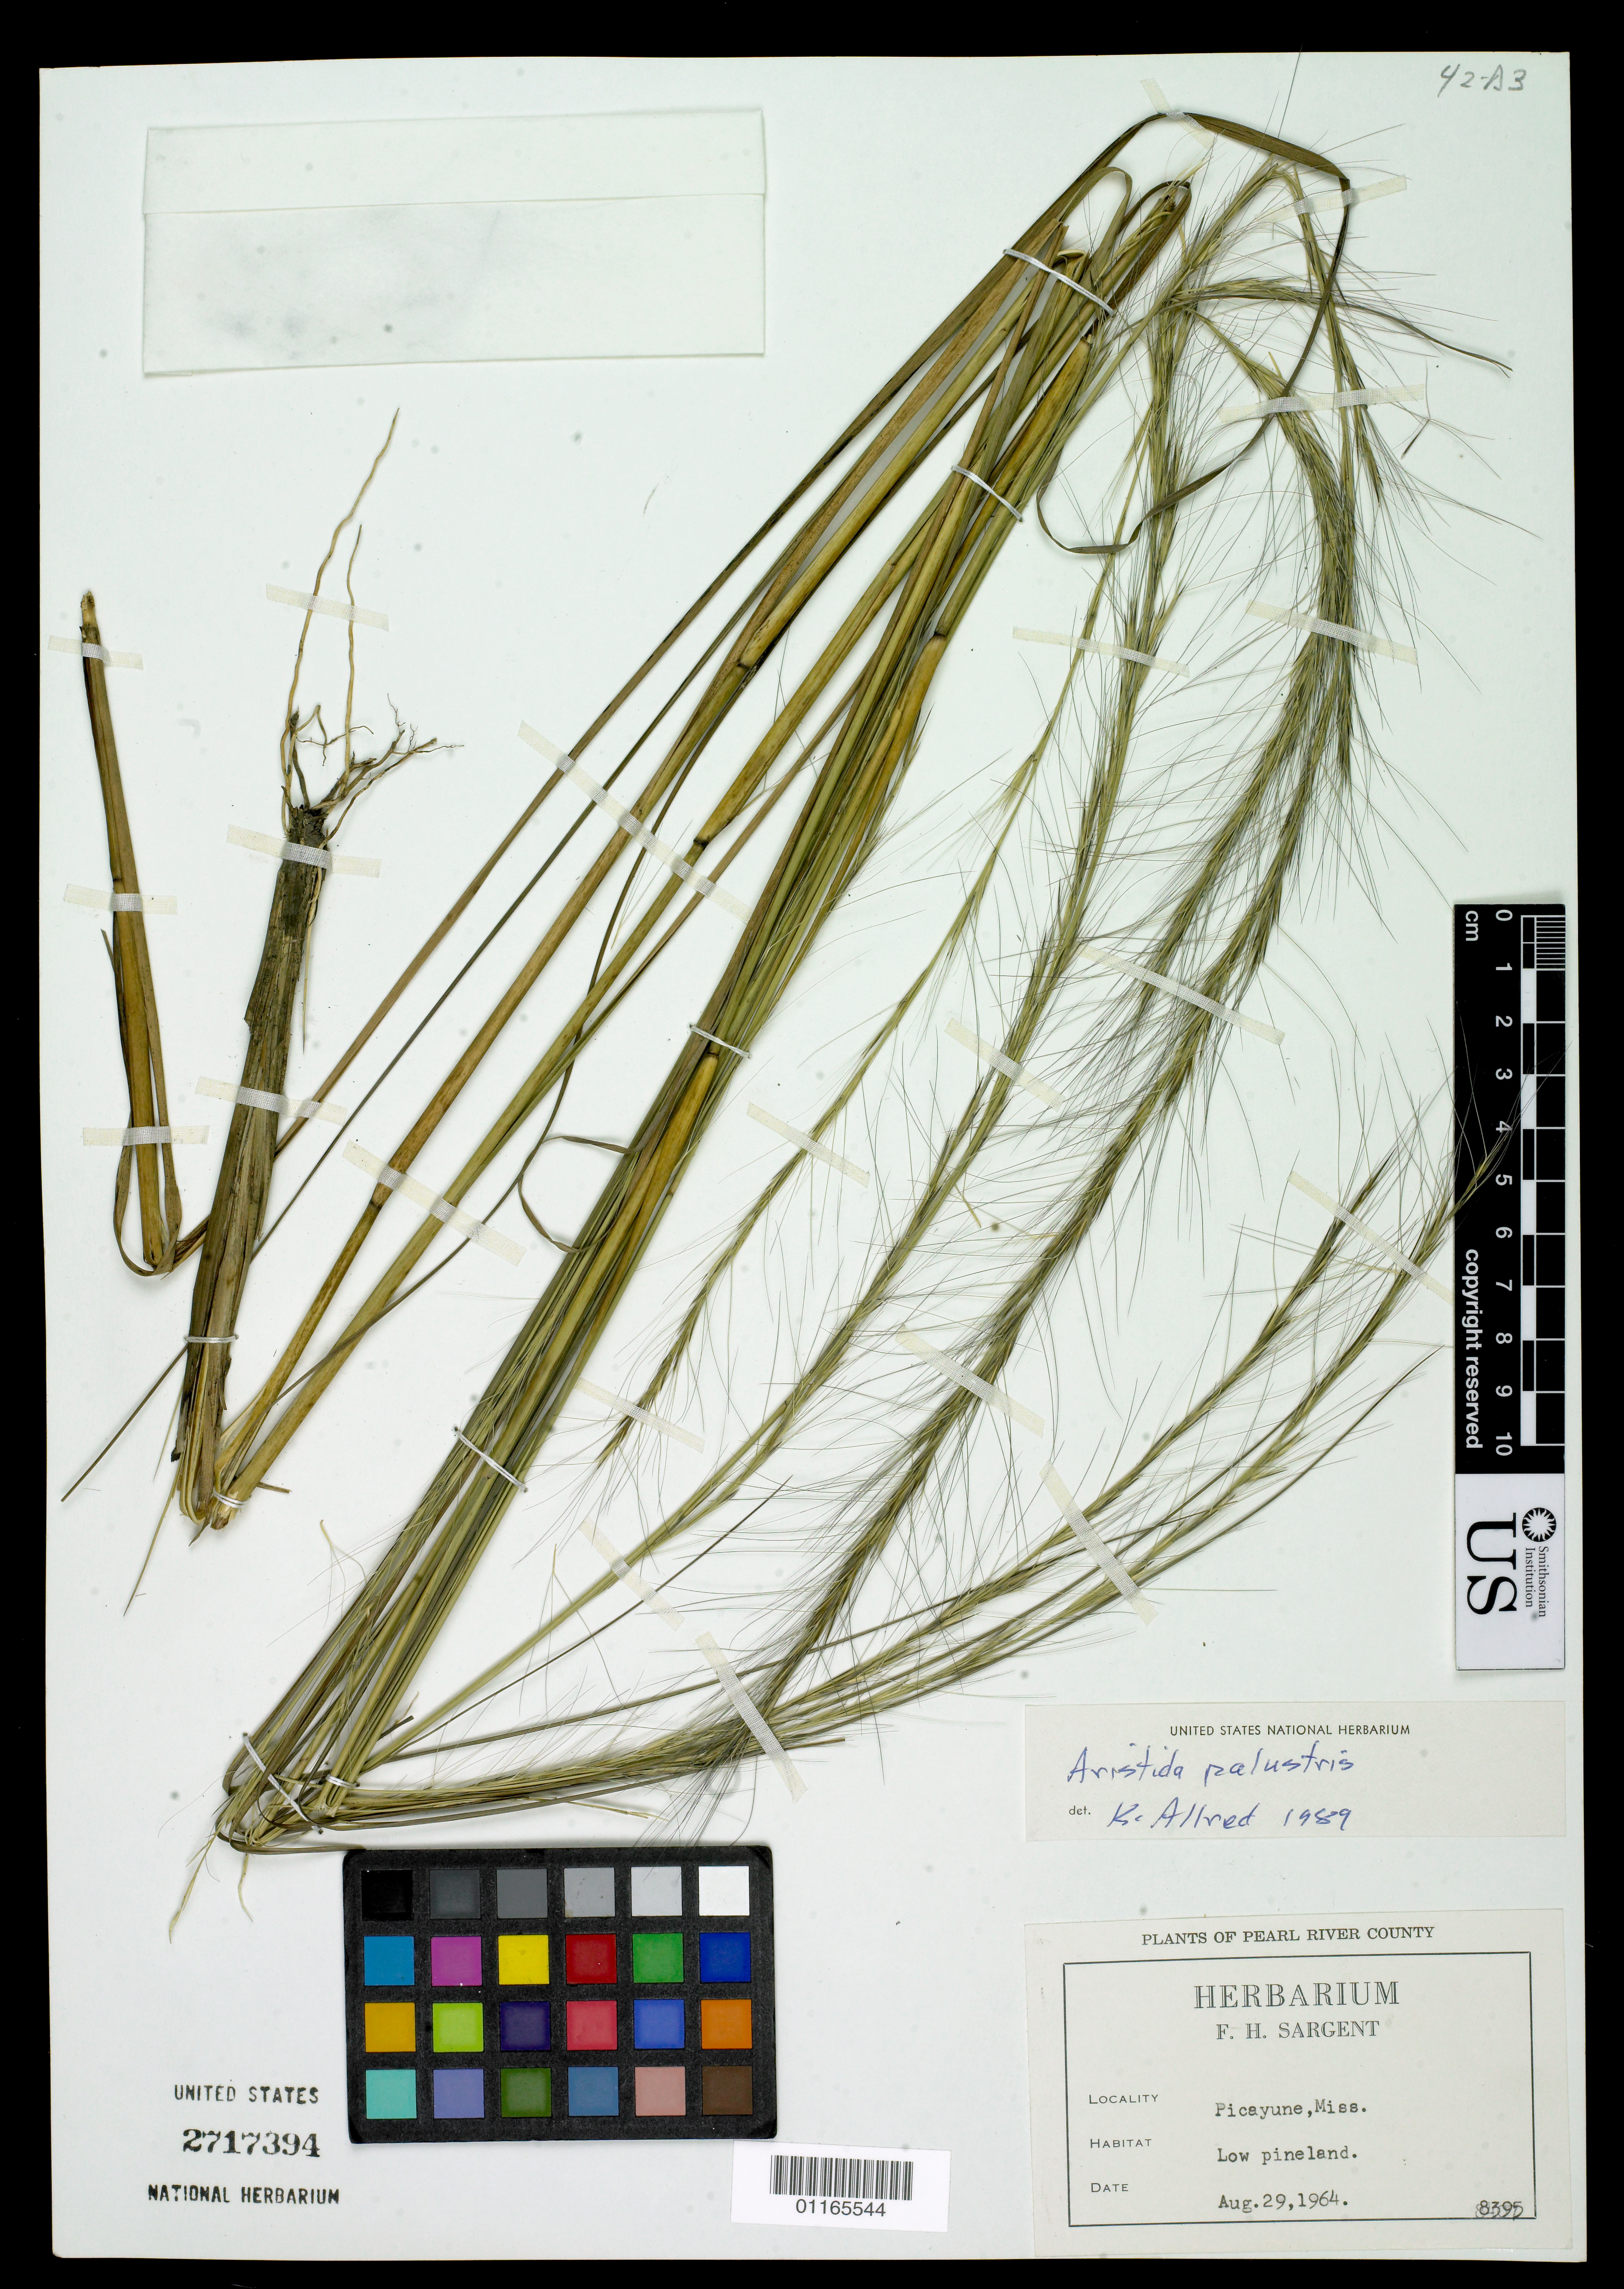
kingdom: Plantae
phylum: Tracheophyta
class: Liliopsida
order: Poales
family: Poaceae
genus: Aristida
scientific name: Aristida palustris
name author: (Chapm.) Vasey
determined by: Allred, K.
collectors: F. H. Sargent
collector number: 8395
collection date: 1964-08-29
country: United States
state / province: Mississippi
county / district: Pearl River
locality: Picayune, Miss.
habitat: low pineland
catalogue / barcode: US 2717394